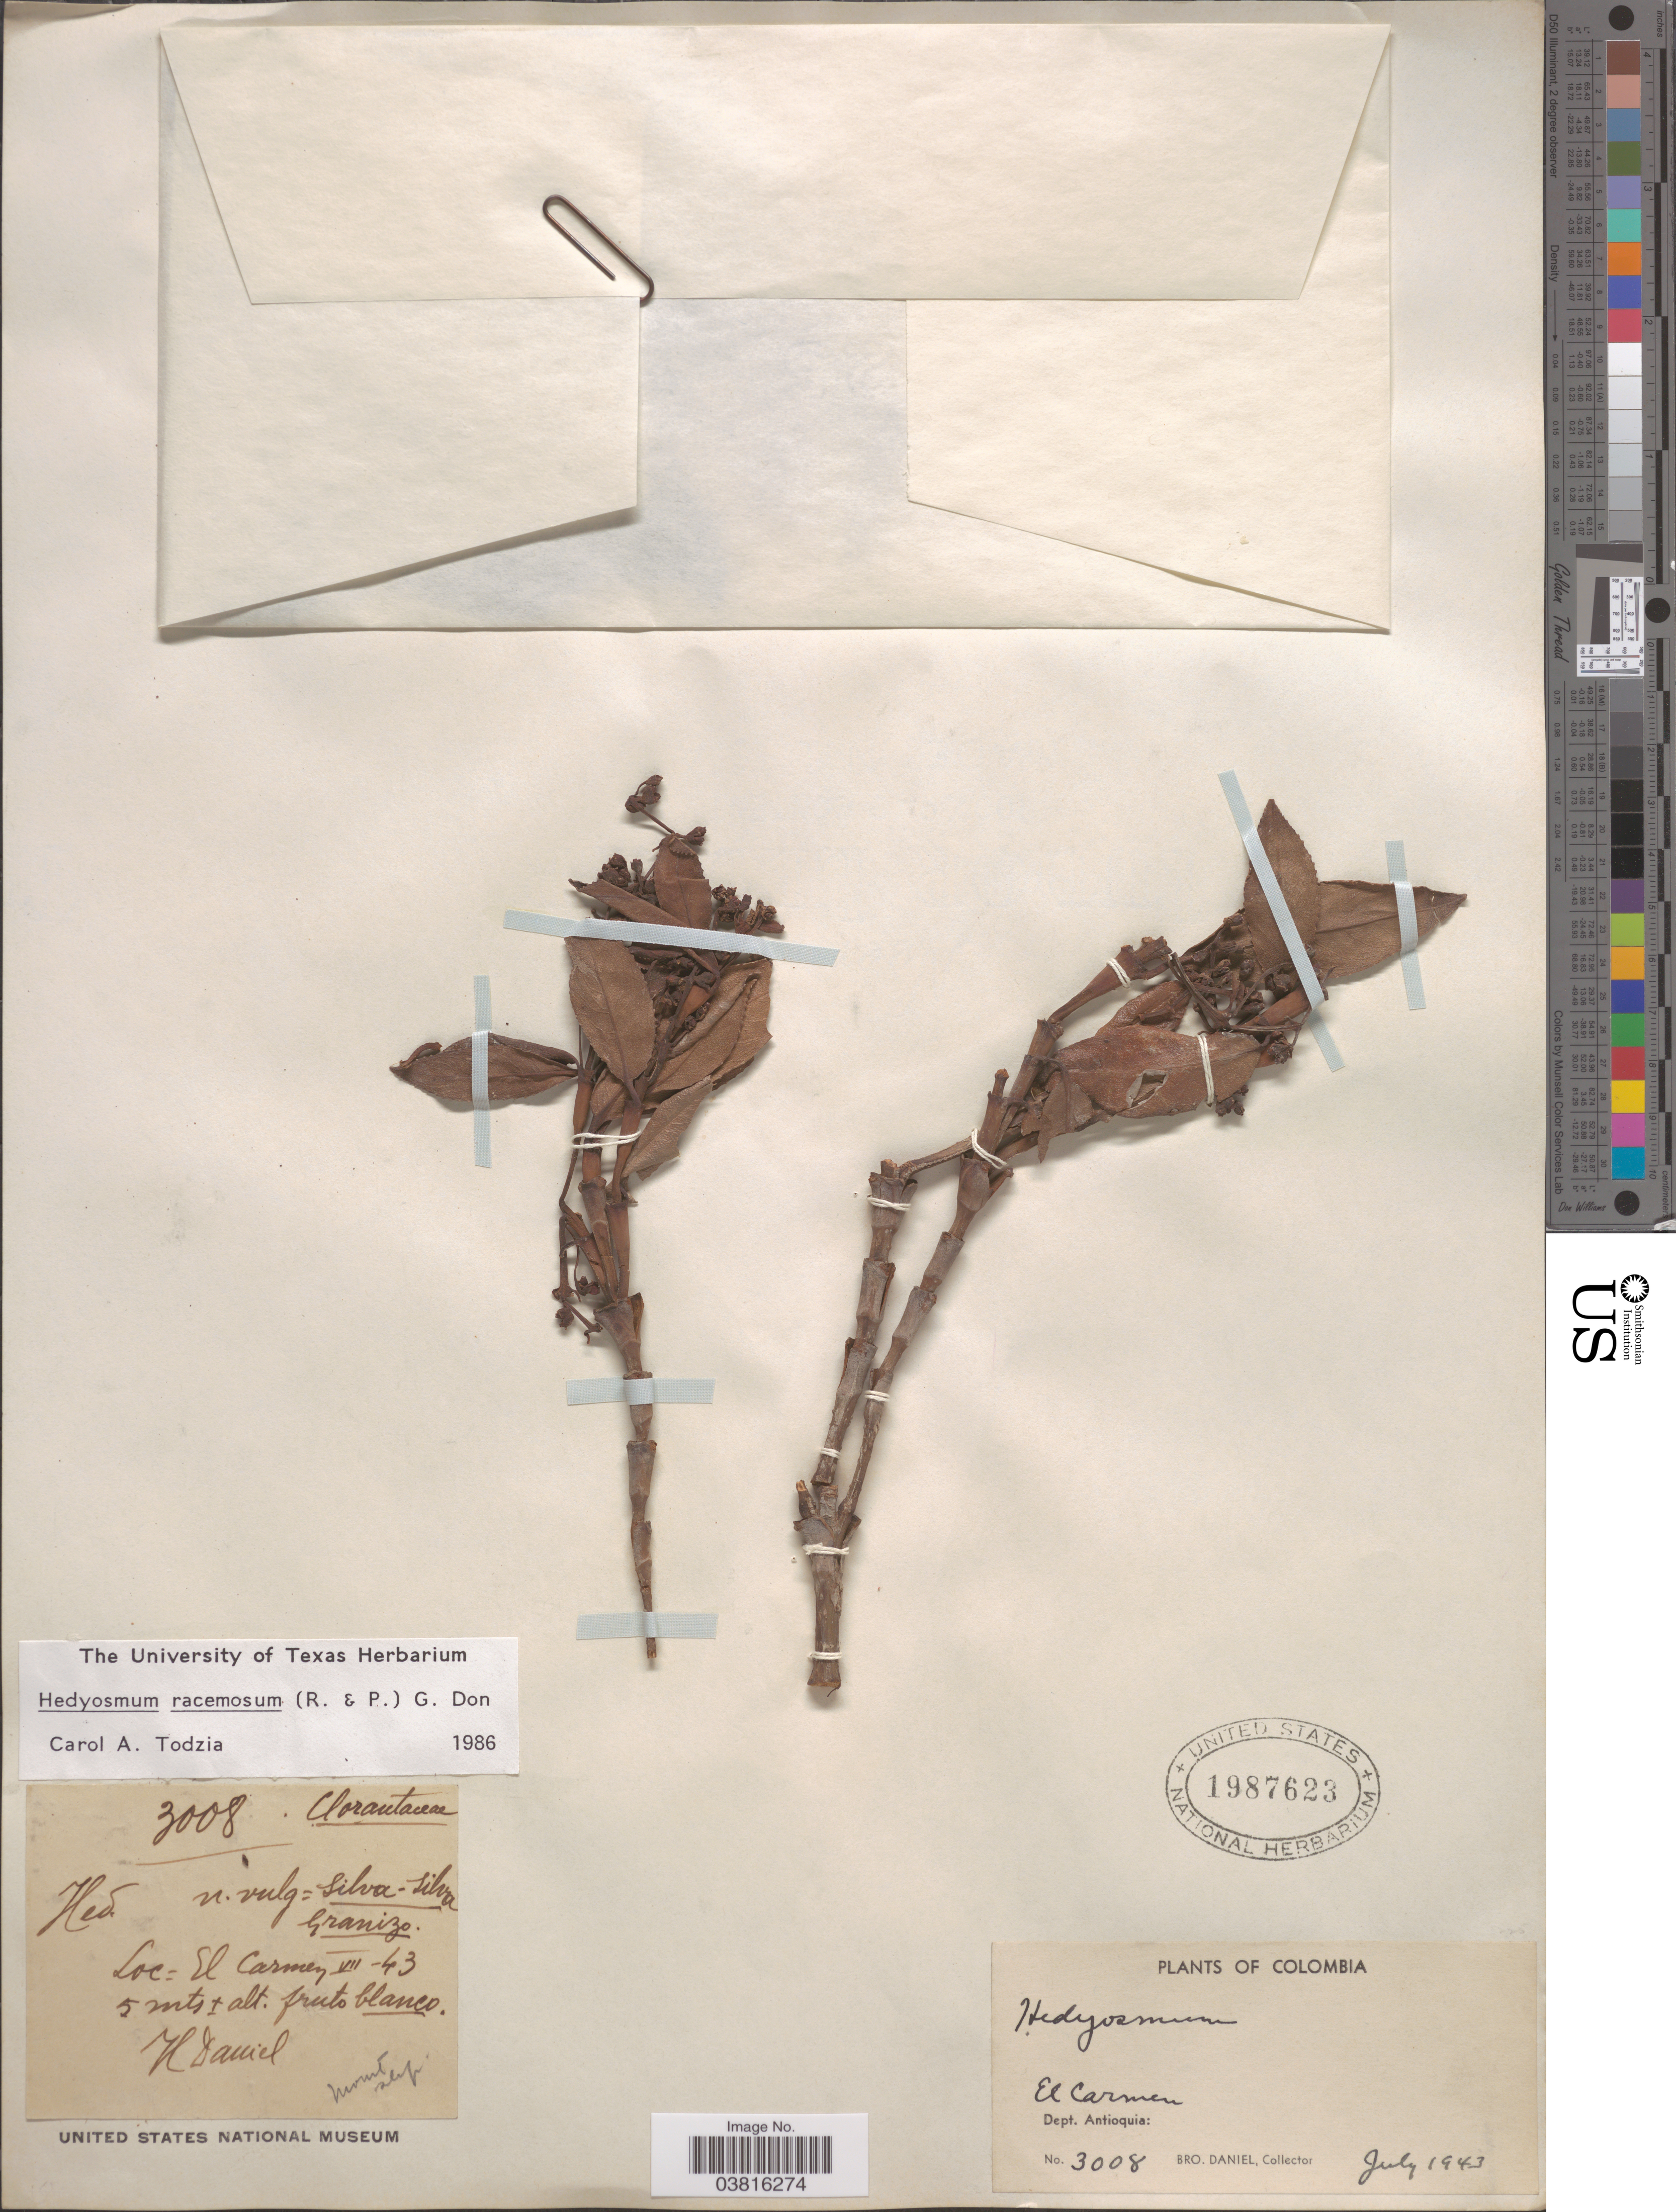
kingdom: Plantae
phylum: Tracheophyta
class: Magnoliopsida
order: Chloranthales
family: Chloranthaceae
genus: Hedyosmum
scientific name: Hedyosmum racemosum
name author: (Ruiz & Pav.) G. Don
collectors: Bro. Daniel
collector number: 3008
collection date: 1943-07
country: Colombia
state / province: Antioquia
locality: El Carmen, Dept. Antioquia.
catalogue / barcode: US 1987623